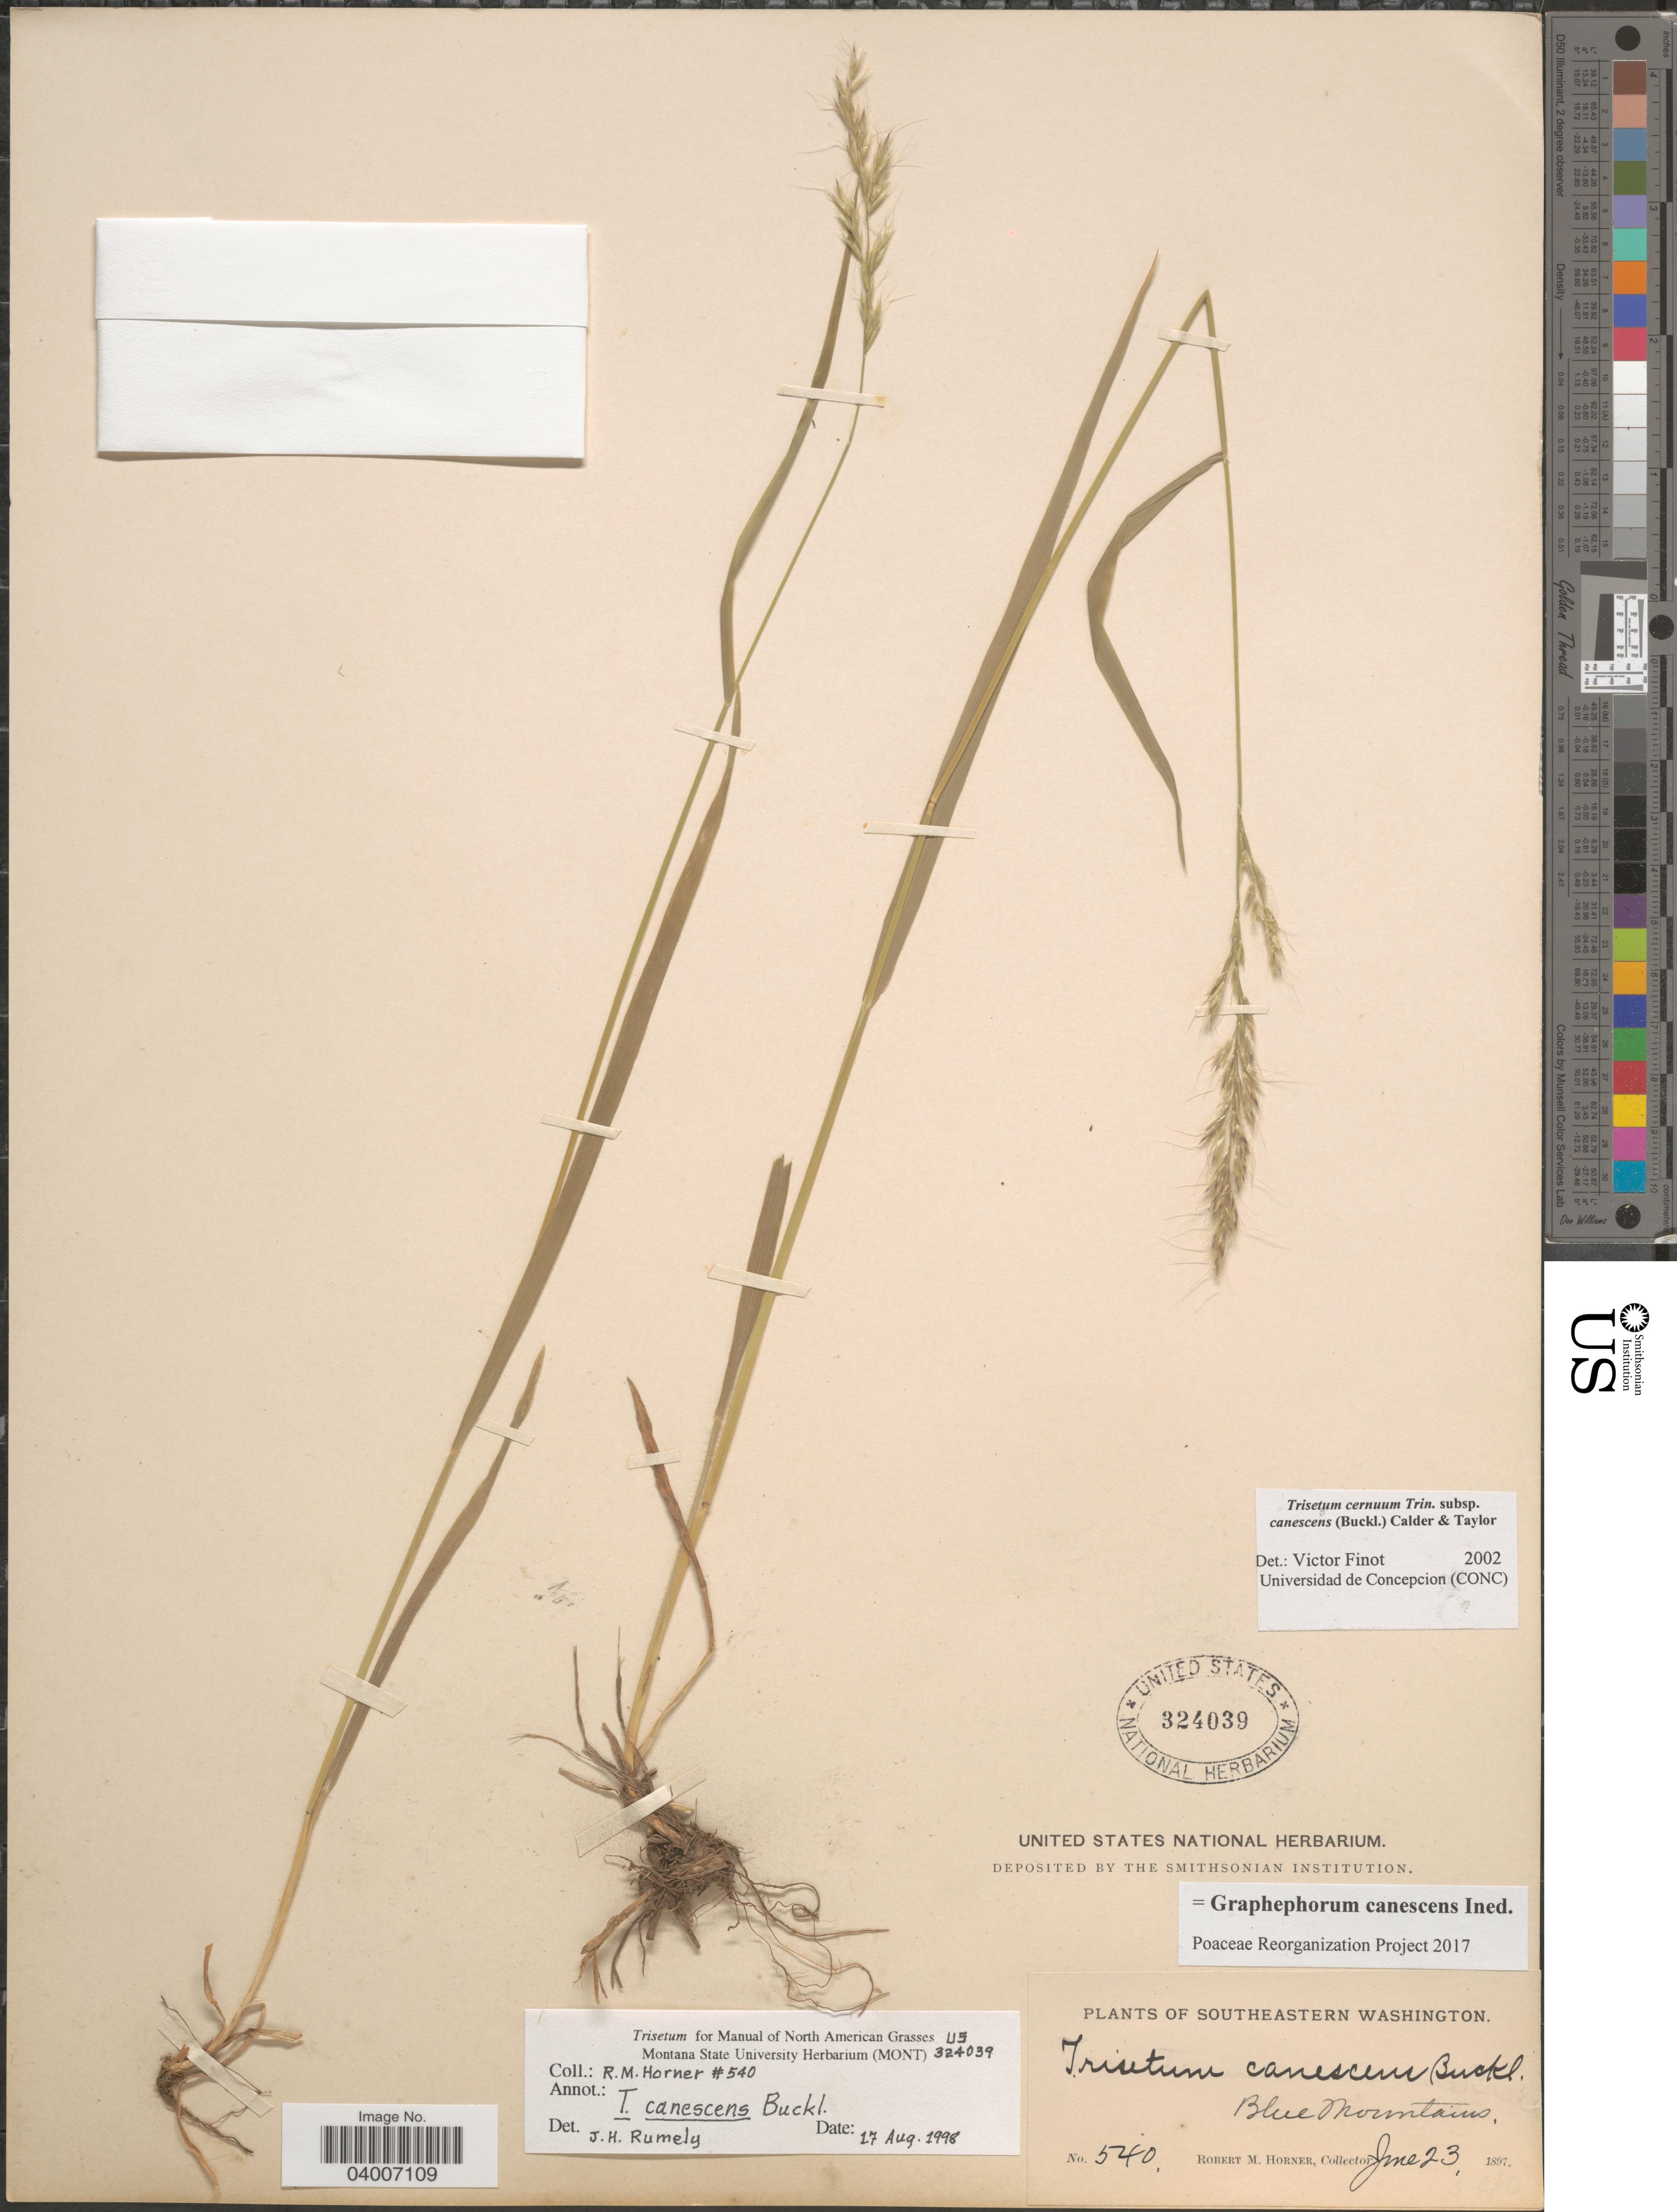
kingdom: Plantae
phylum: Tracheophyta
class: Liliopsida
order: Poales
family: Poaceae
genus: Graphephorum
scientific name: Graphephorum canescens ined.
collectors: R. Horner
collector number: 540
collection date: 1897-06-23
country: United States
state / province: Washington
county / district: Clallam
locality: Southeastern Washington. Blue Mountains.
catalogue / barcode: US 324039